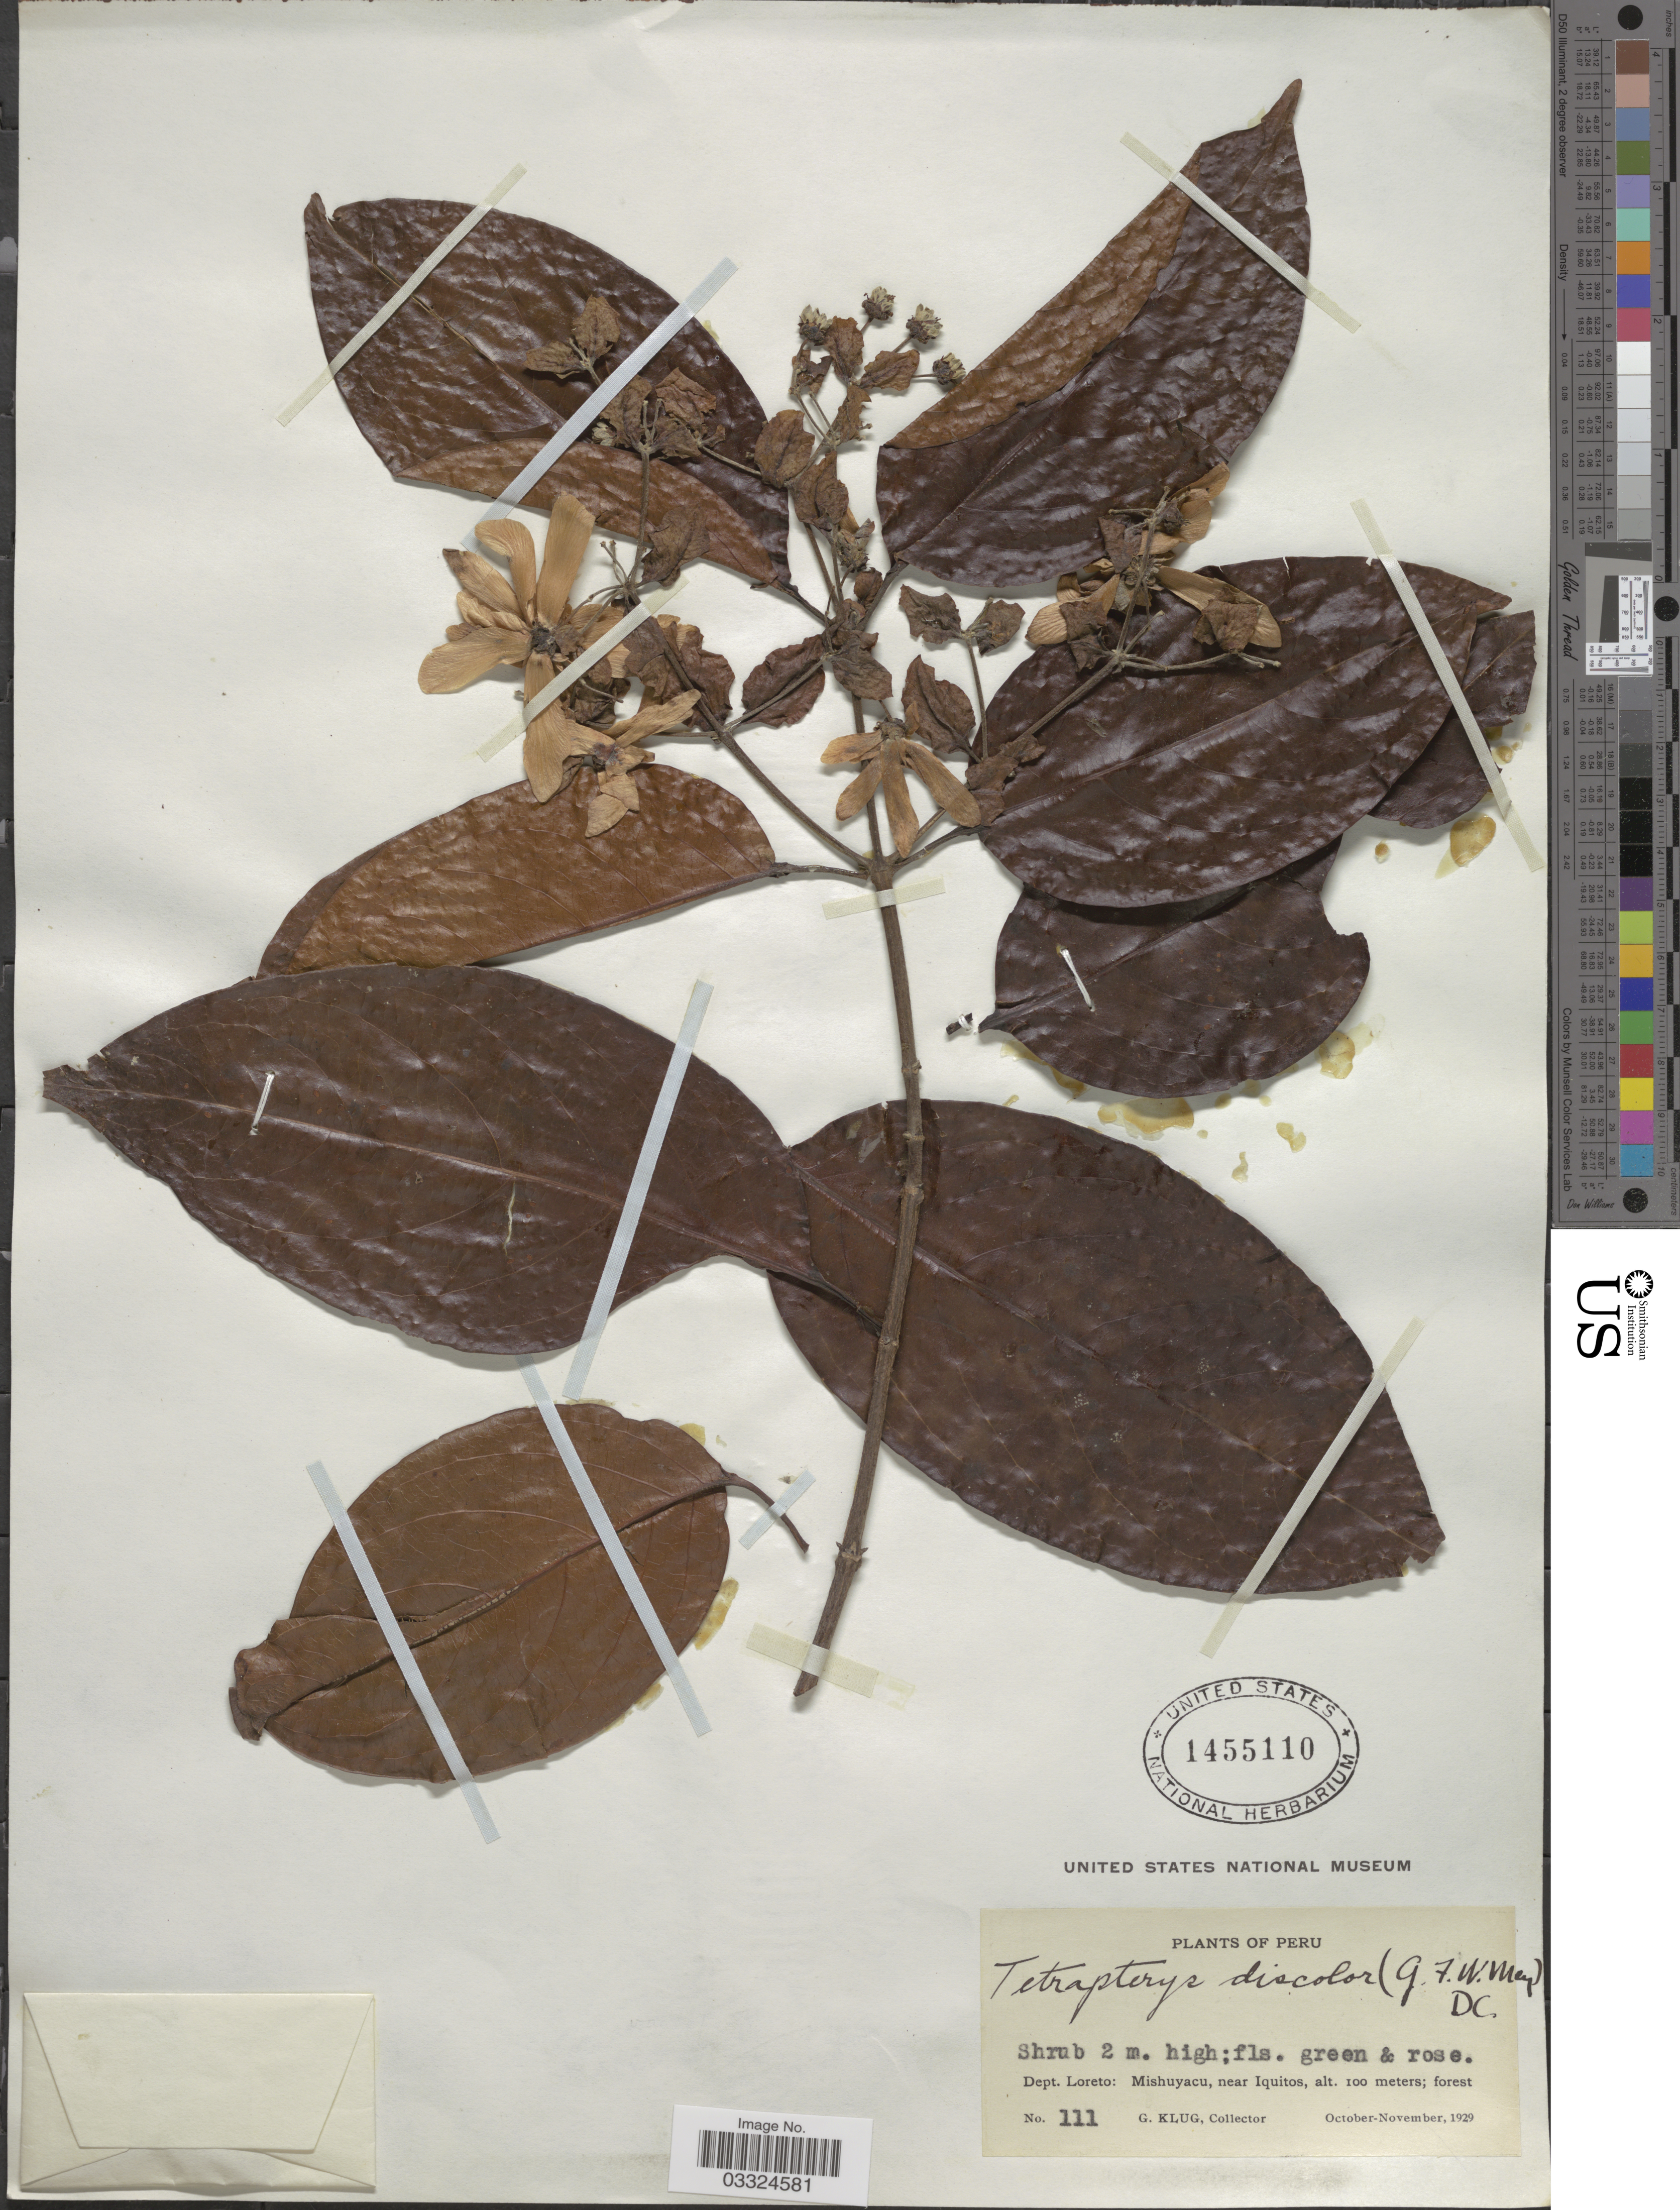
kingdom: Plantae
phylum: Tracheophyta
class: Magnoliopsida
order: Malpighiales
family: Malpighiaceae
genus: Tetrapterys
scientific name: Tetrapterys discolor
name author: (G. Mey.) DC.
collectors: G. Klug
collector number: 111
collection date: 1929-10/1929-11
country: Peru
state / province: Loreto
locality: Dept. Loreto: Mishuyacu, near Iquitos.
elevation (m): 100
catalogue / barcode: US 1455110